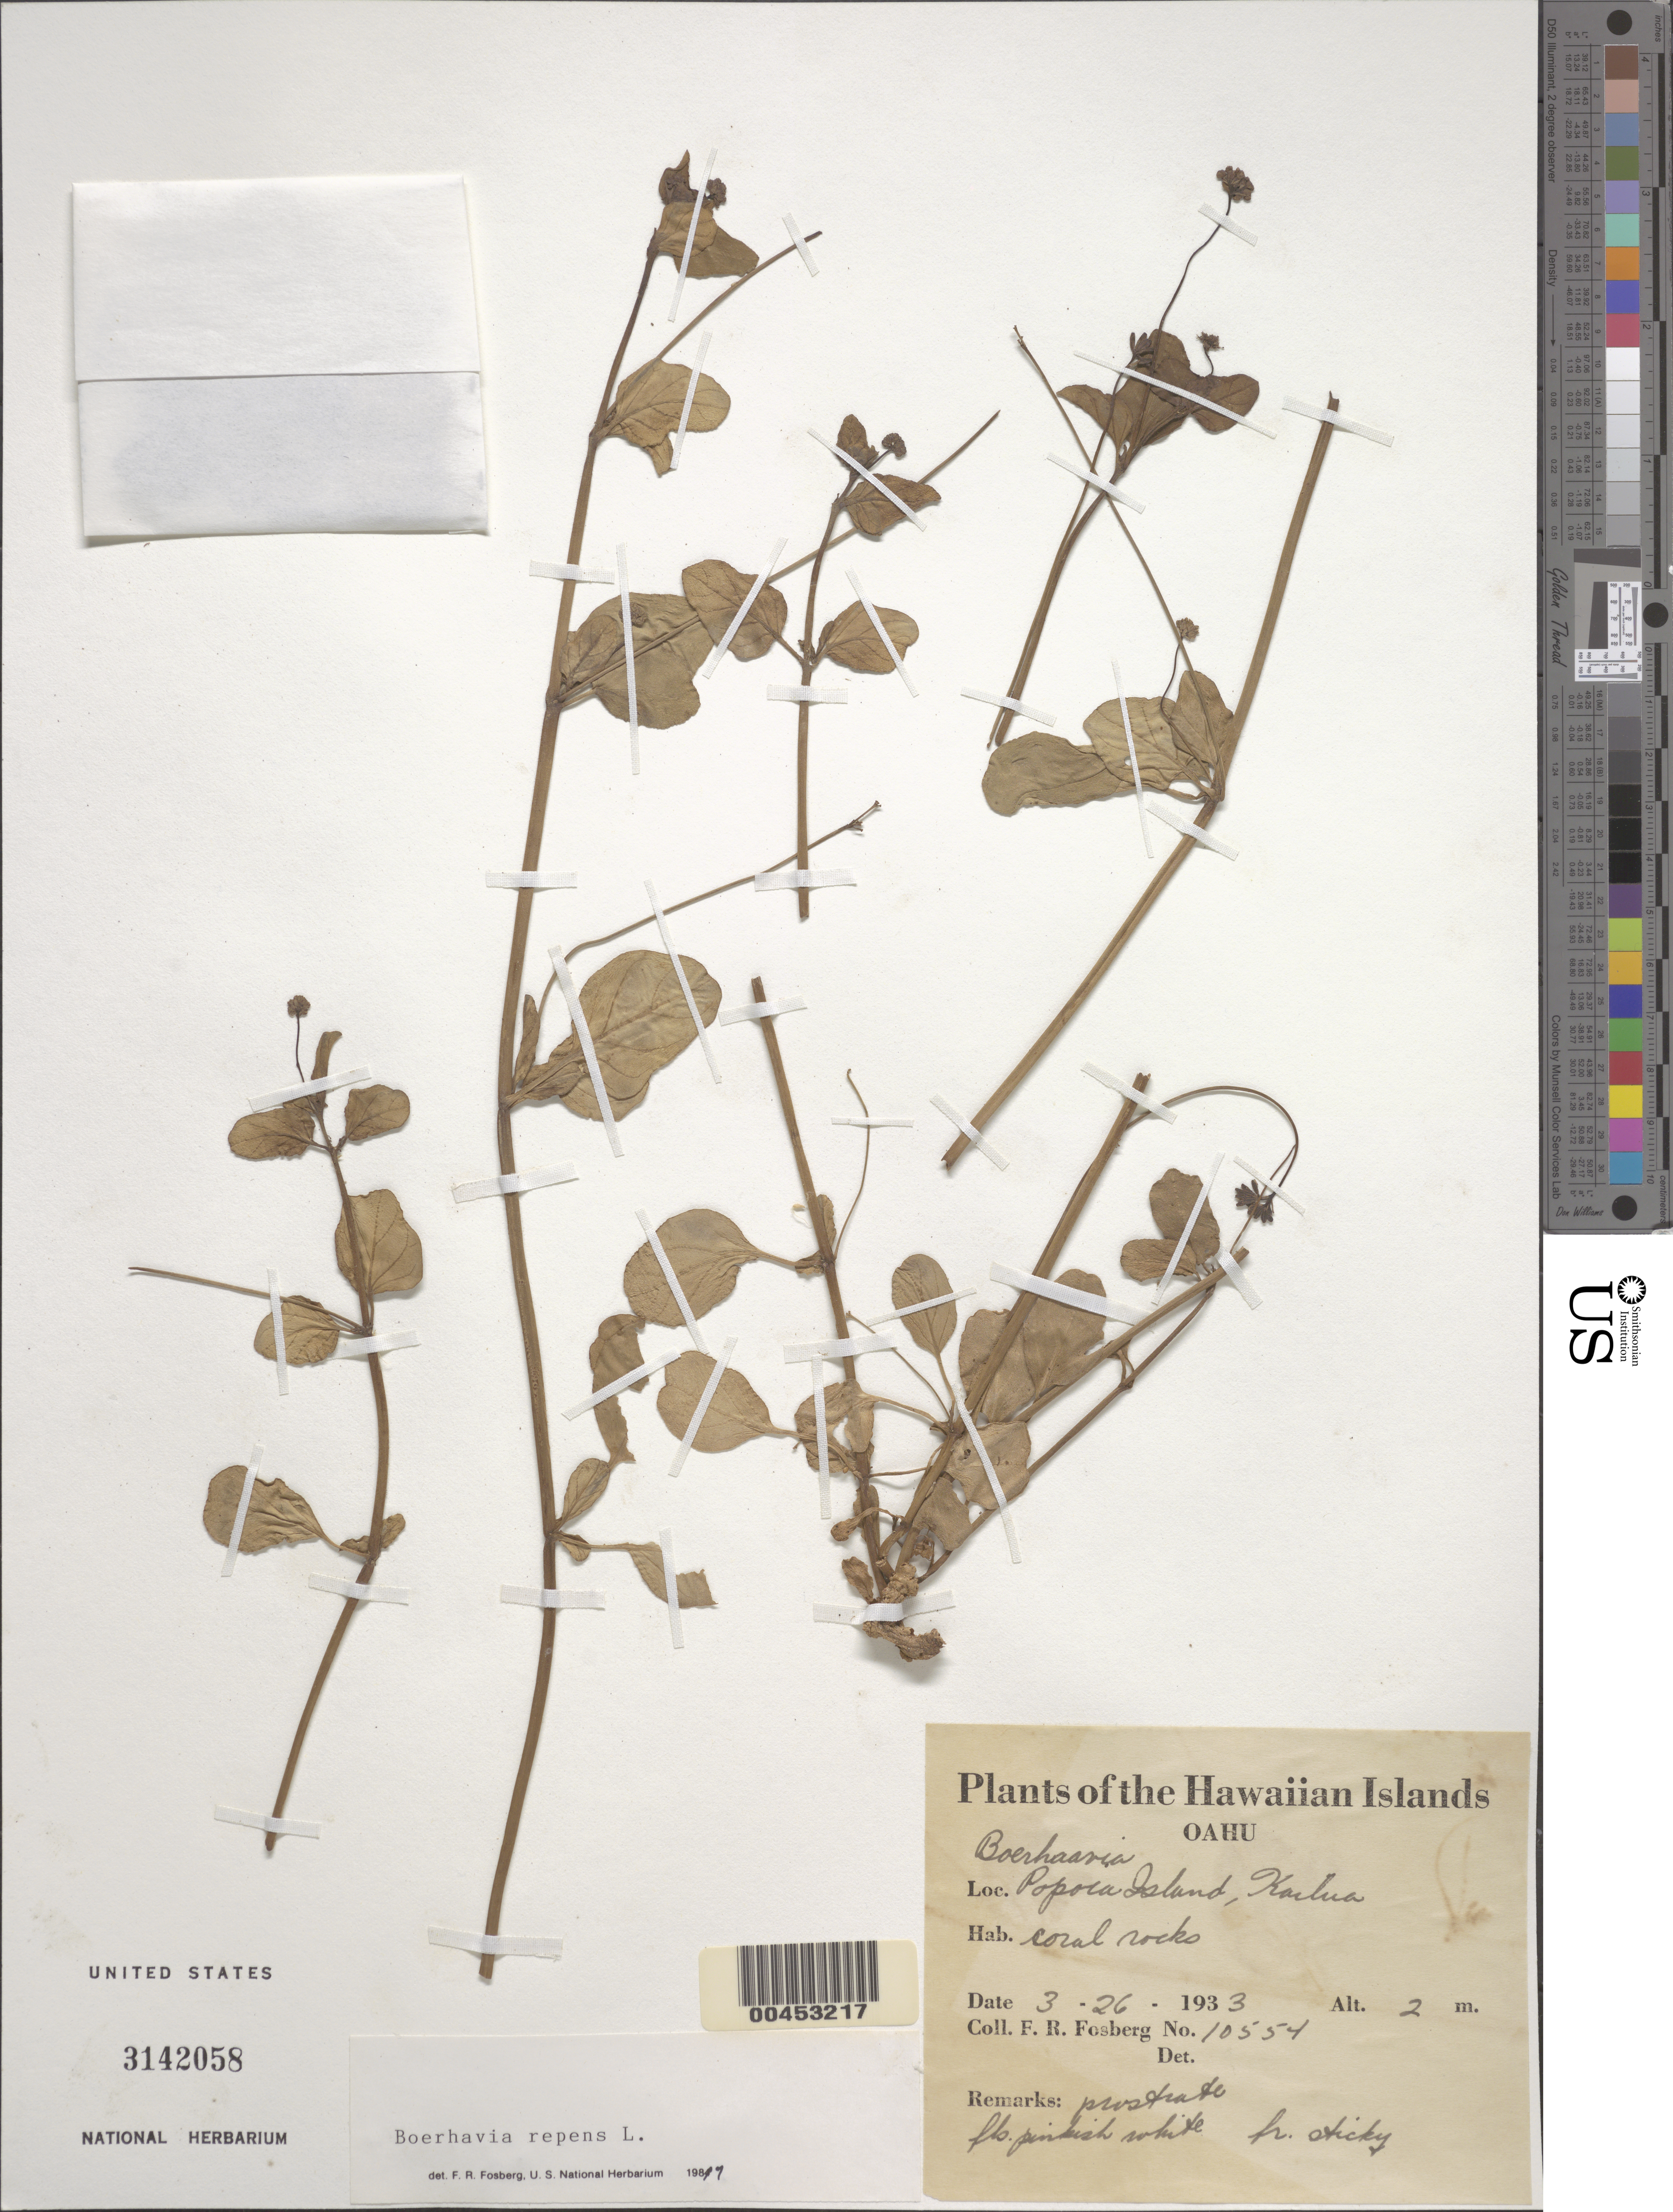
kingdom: Plantae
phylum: Tracheophyta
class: Magnoliopsida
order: Caryophyllales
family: Nyctaginaceae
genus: Boerhavia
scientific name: Boerhavia repens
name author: L.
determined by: Fosberg, F. R.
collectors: F. R. Fosberg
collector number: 10554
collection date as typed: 26 Mar 1933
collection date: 1933-03-26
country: United States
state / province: Hawaii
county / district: Honolulu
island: Oahu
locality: Popoia Island, Kailua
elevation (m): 2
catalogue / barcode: US 3142058